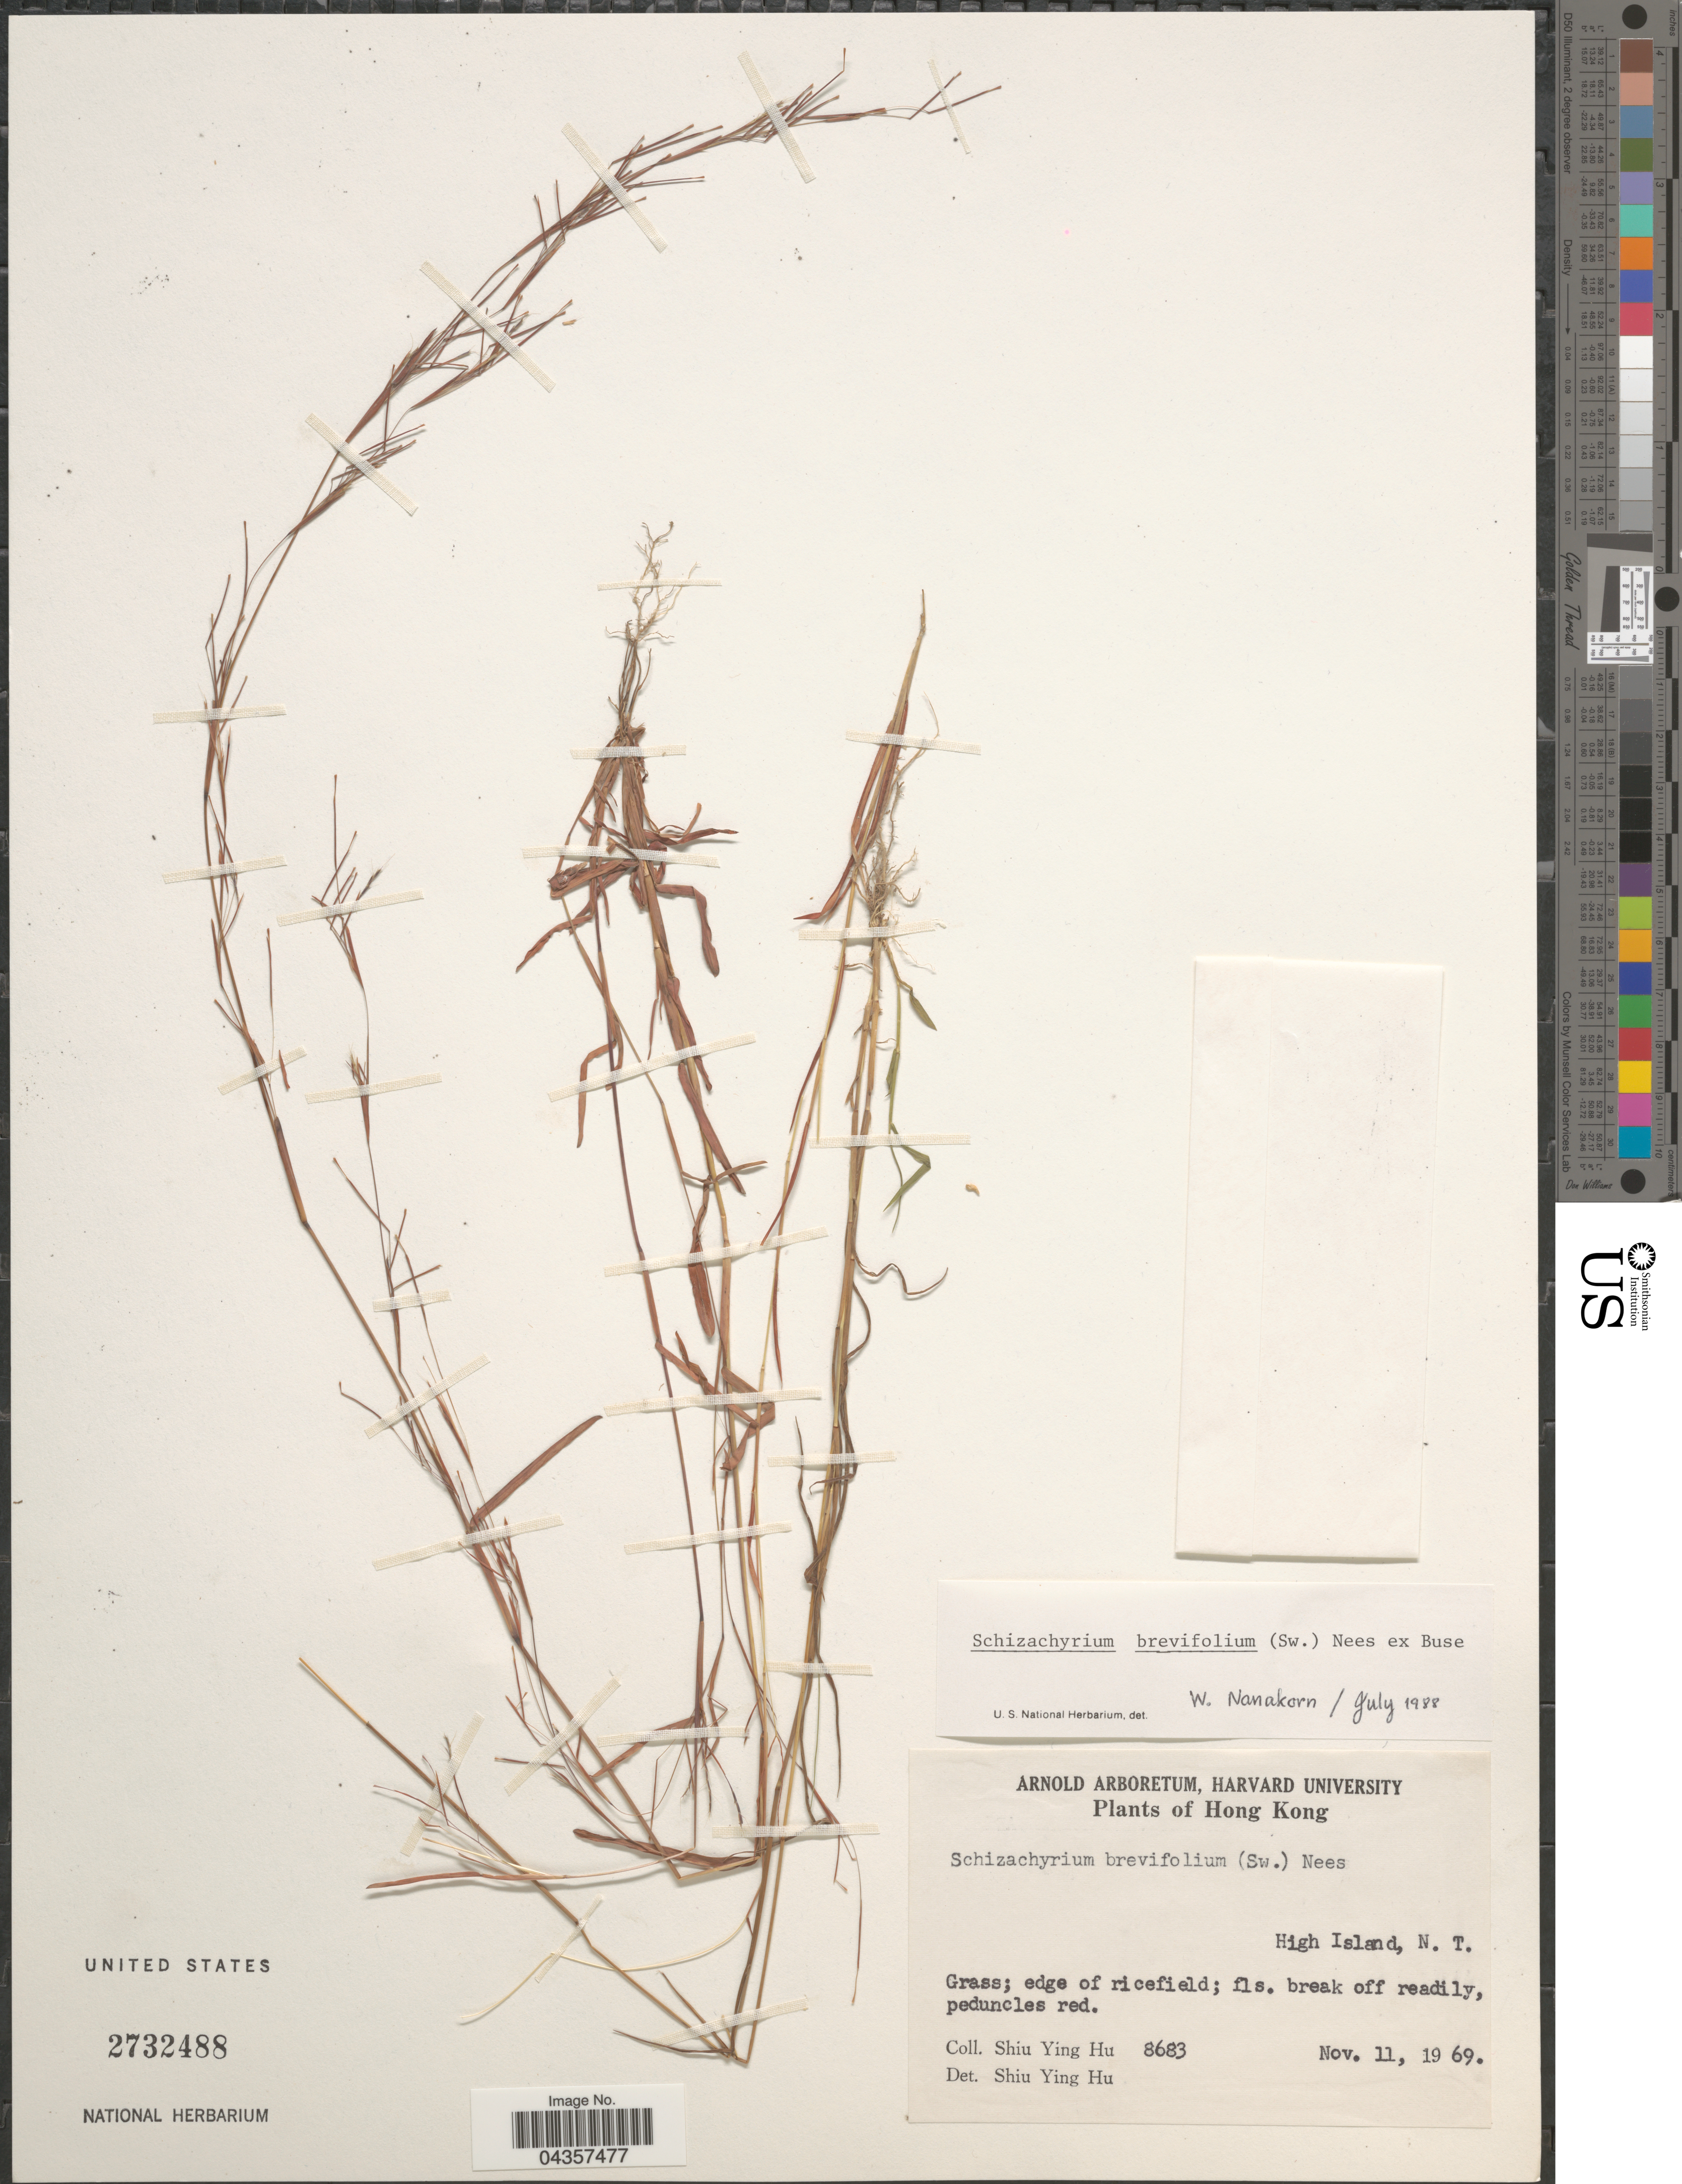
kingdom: Plantae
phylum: Tracheophyta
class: Liliopsida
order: Poales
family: Poaceae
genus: Schizachyrium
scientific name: Schizachyrium brevifolium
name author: (Sw.) Nees ex Büse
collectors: S. Y. Hu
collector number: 8683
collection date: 1969-11-11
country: China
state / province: Hong Kong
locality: High Island, N. T.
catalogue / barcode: US 2732488